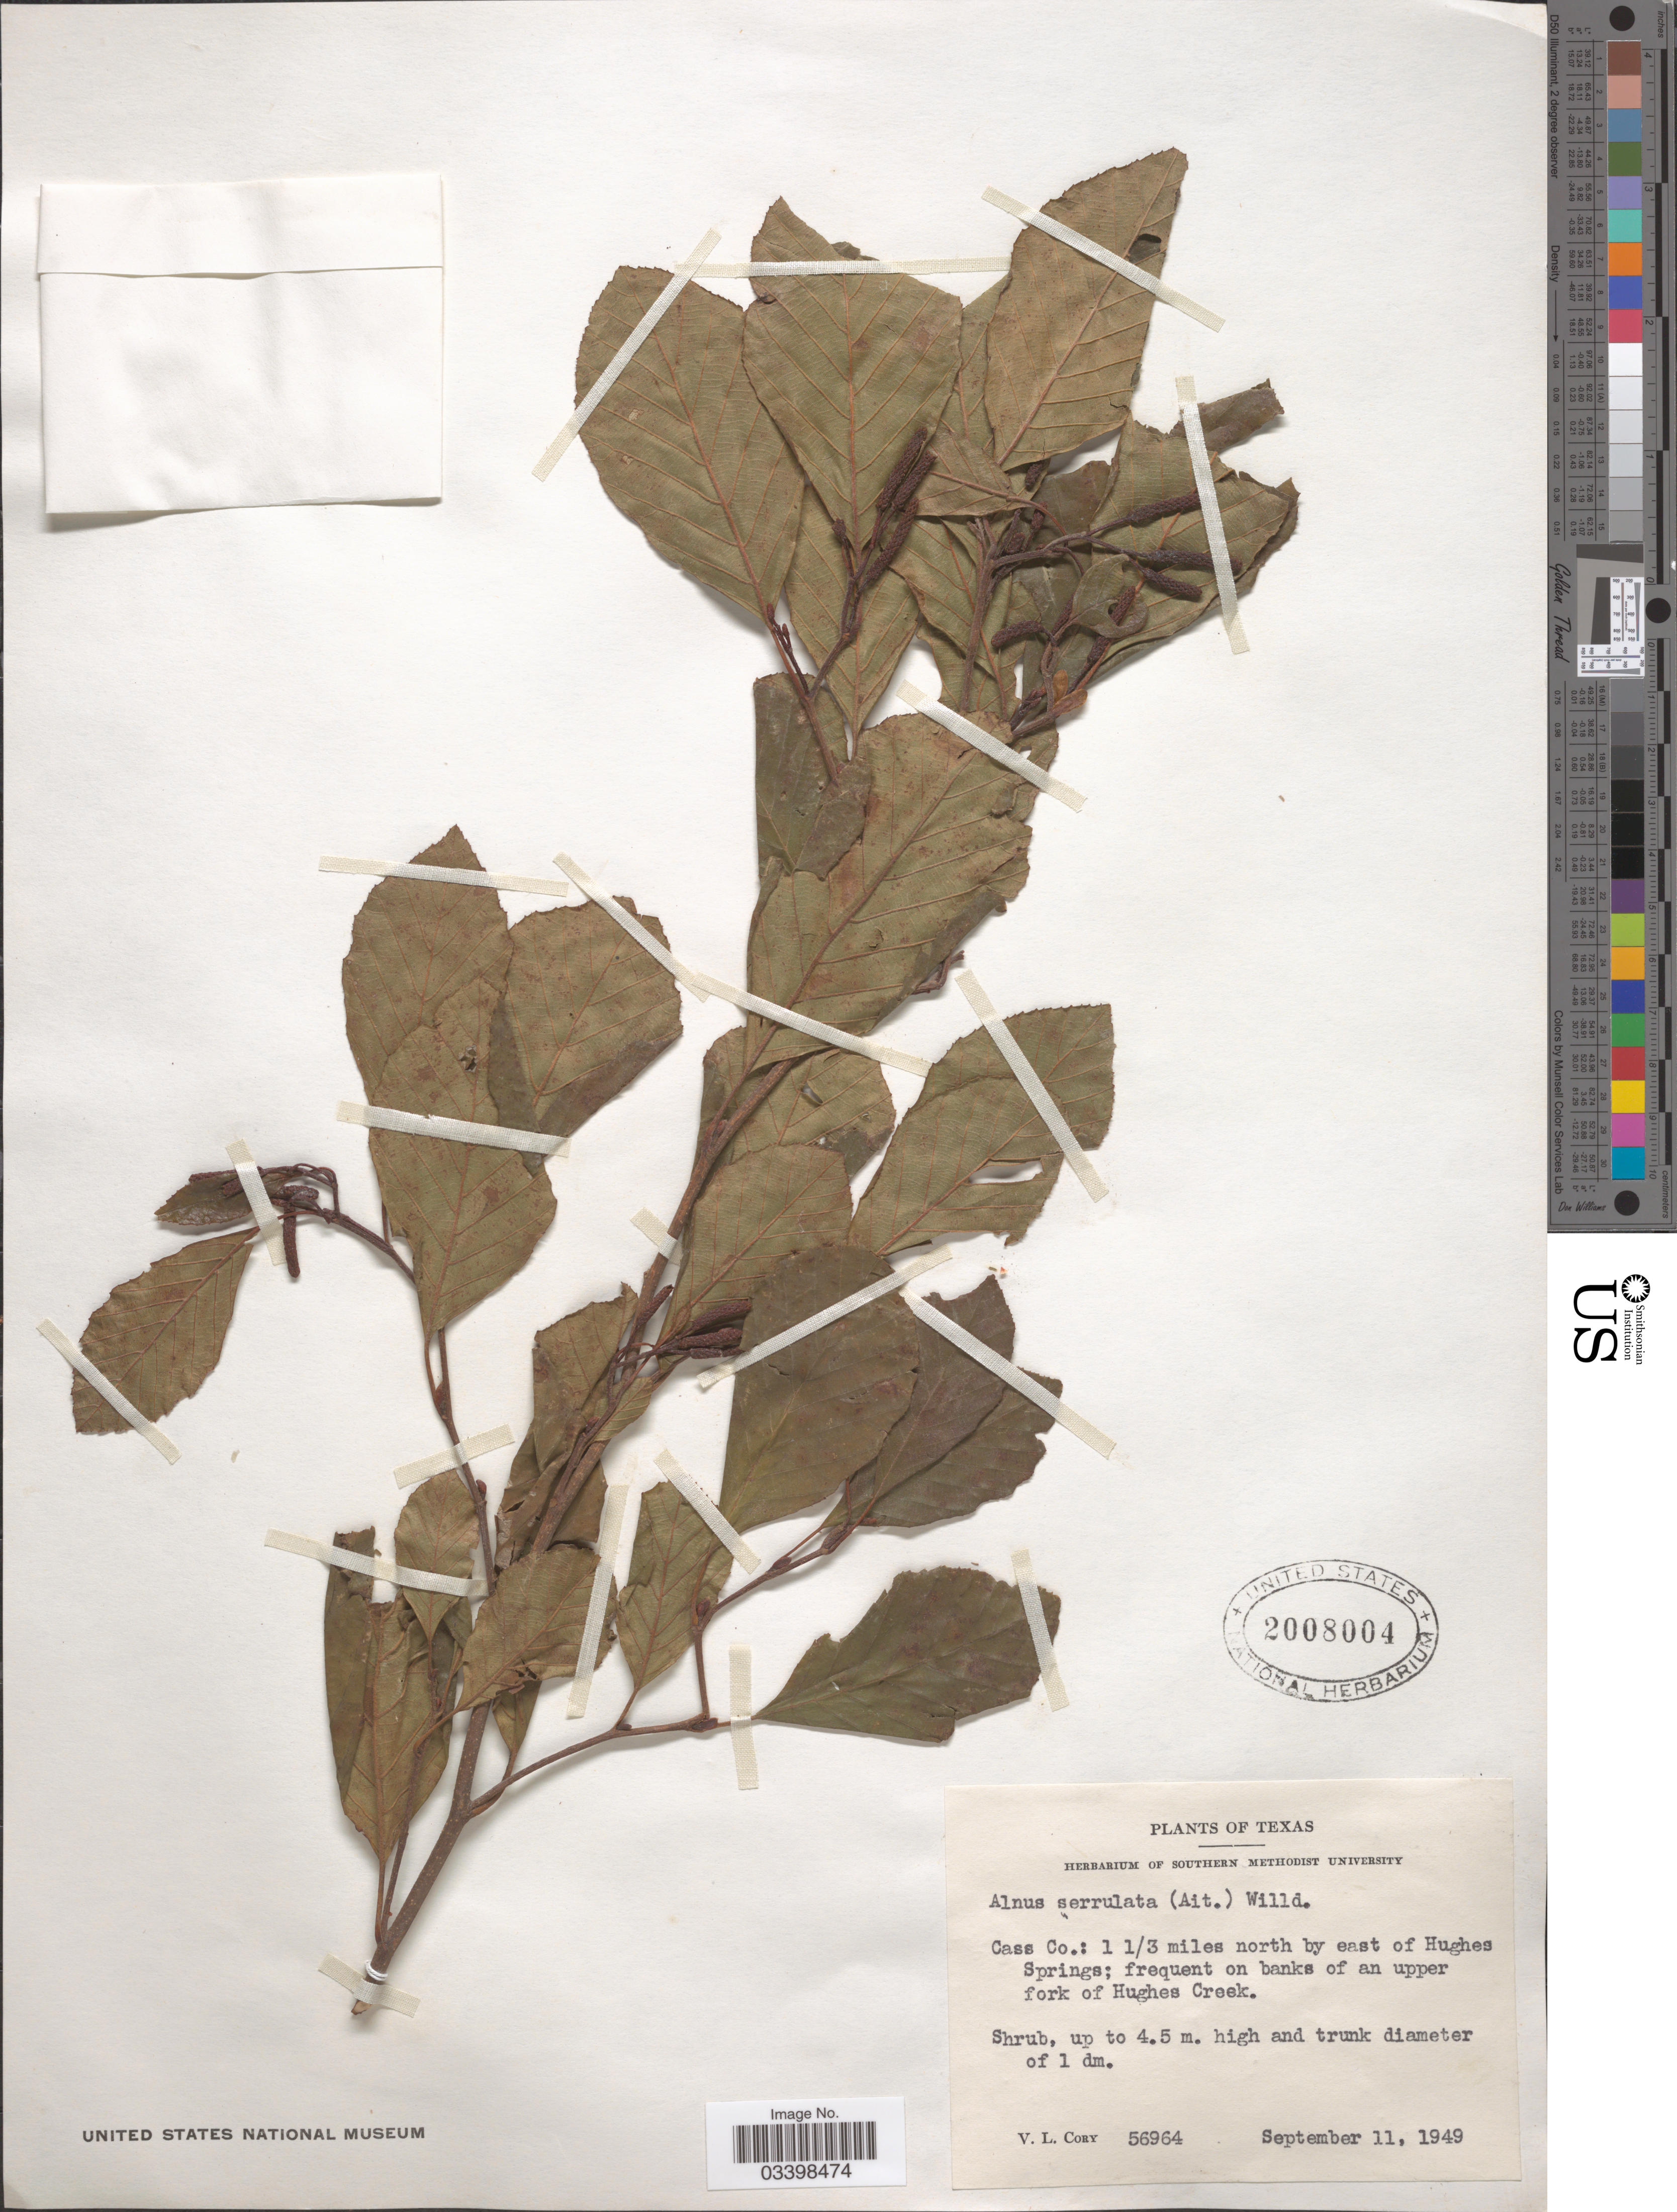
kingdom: Plantae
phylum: Tracheophyta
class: Magnoliopsida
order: Fagales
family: Betulaceae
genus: Alnus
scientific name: Alnus serrulata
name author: (Aiton) Willd.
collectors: V. Cory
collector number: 56964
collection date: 1949-09-11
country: United States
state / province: Texas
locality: Cass Co.: 1 1/3 miles north by east of Hughes Springs: frequent on banks of an upper fork of Hughes Creek.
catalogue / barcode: US 2008004